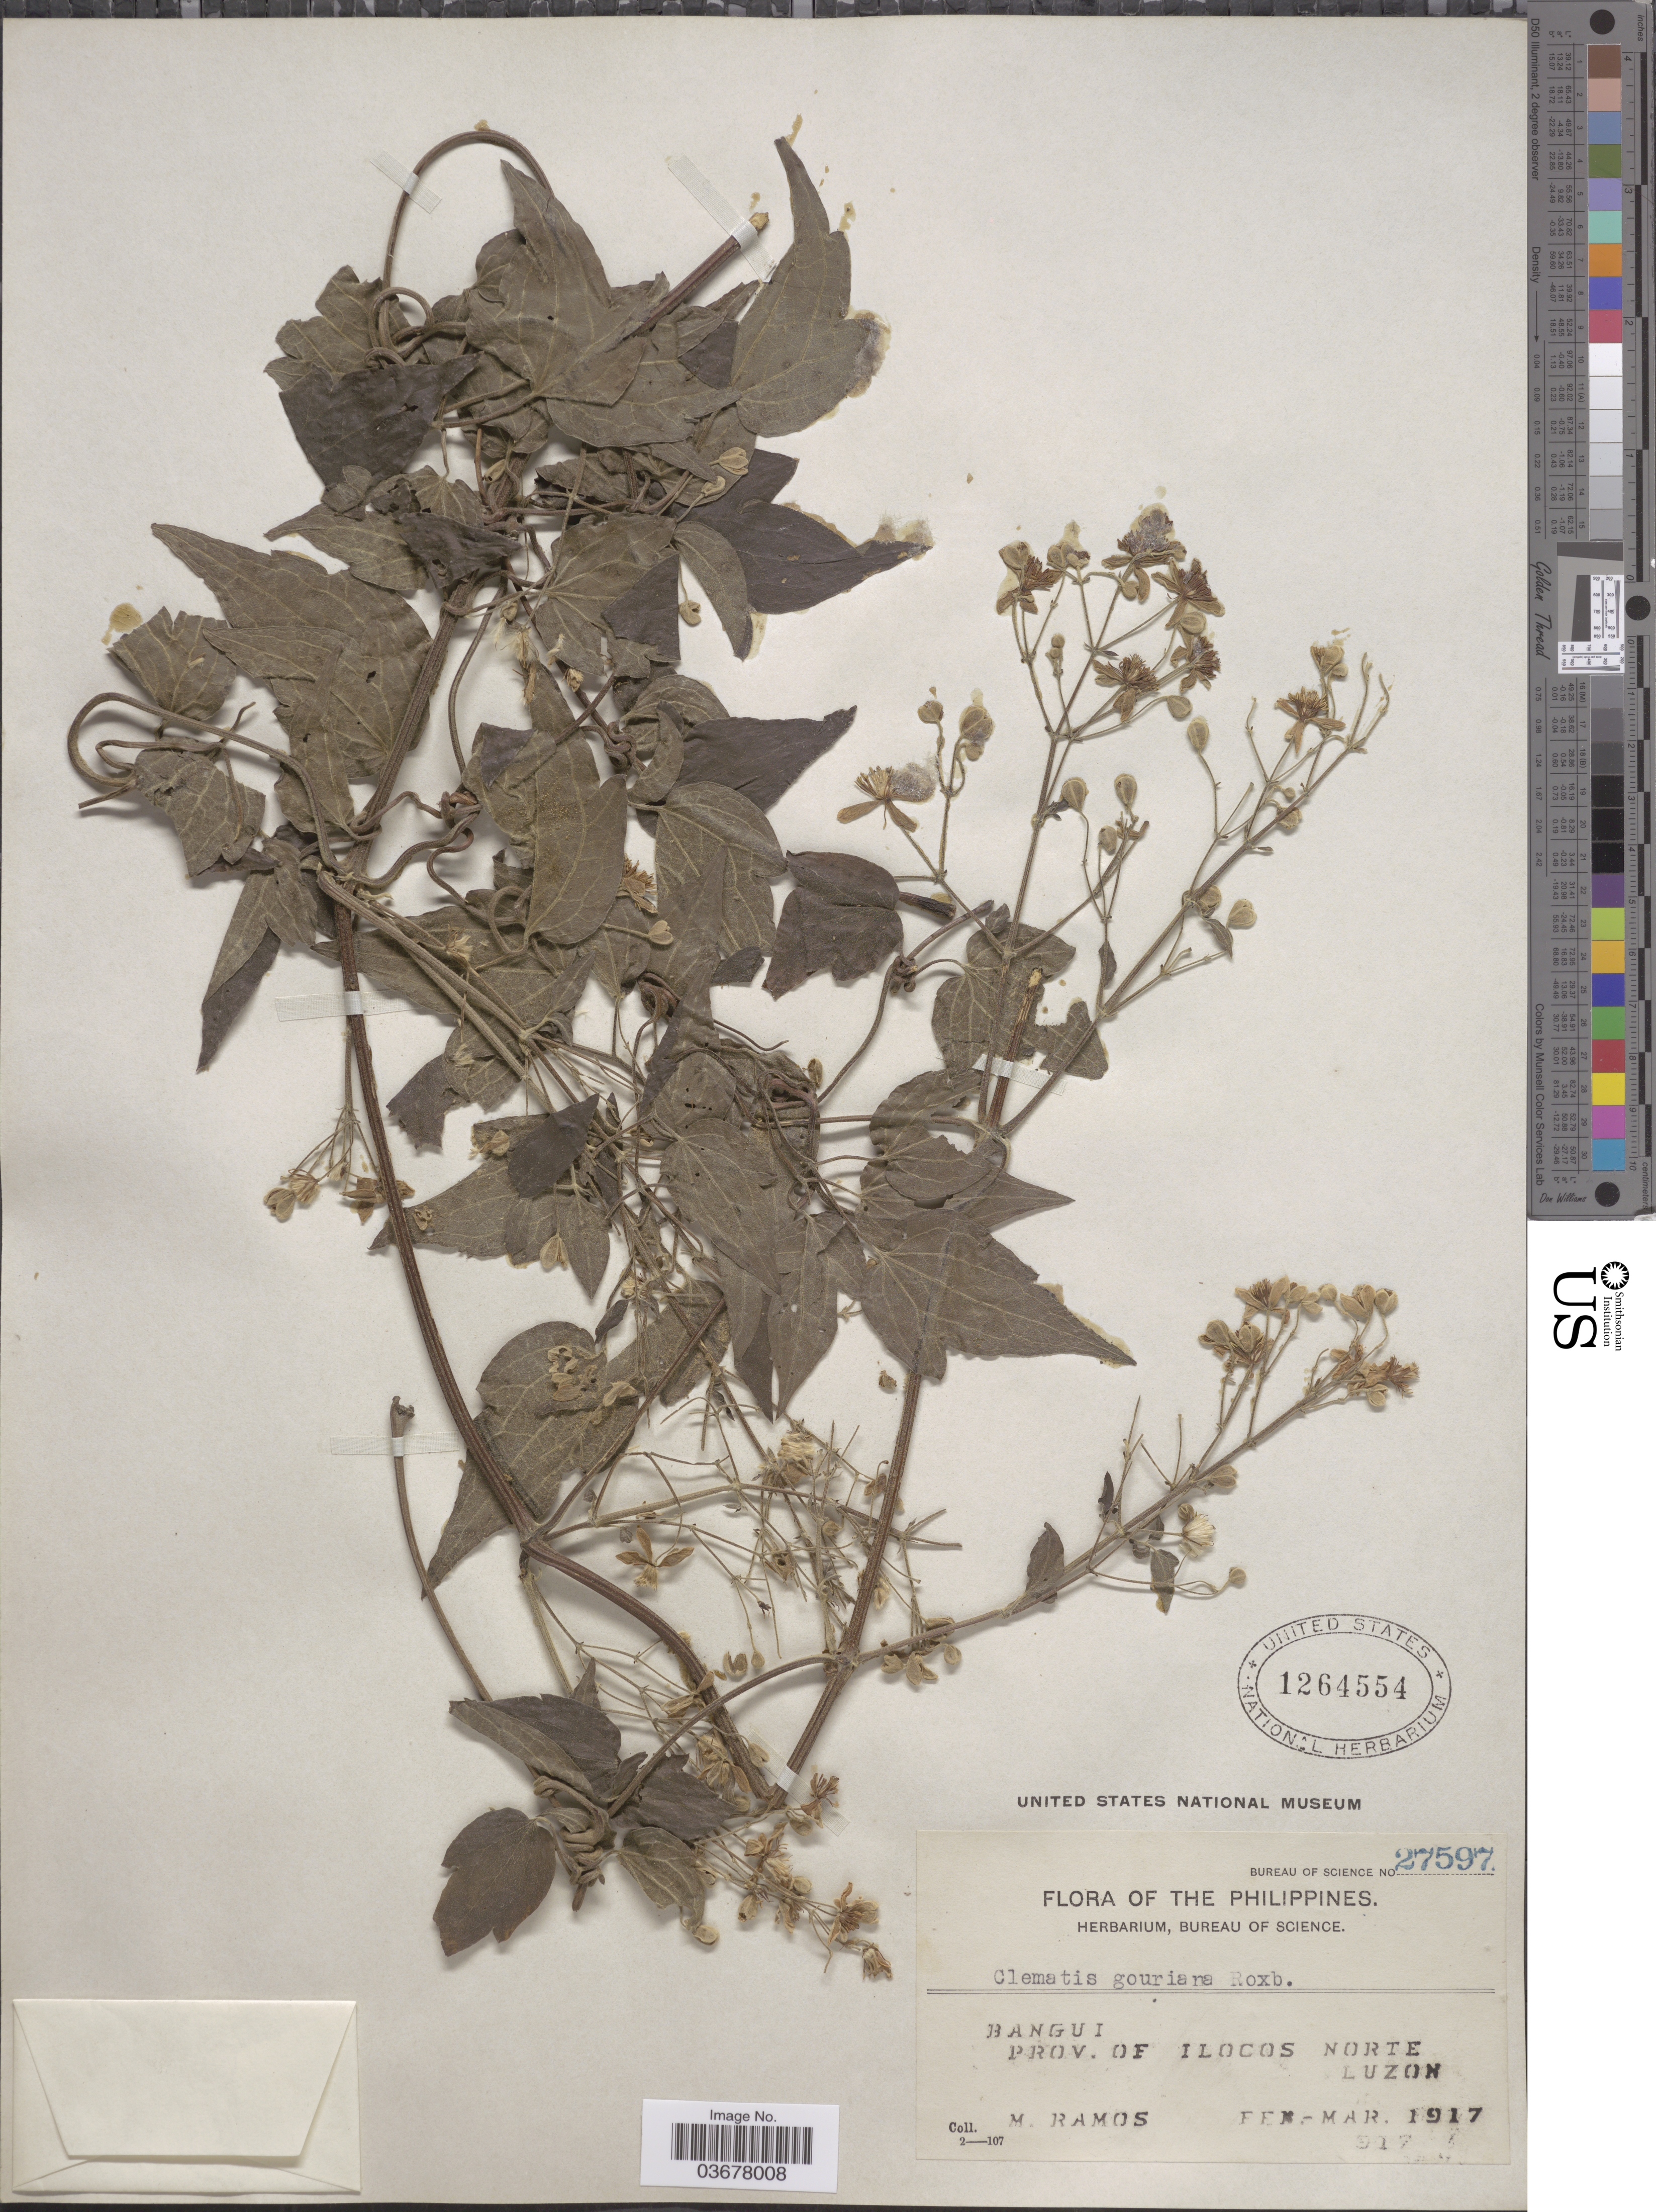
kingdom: Plantae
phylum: Tracheophyta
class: Magnoliopsida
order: Ranunculales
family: Ranunculaceae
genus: Clematis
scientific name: Clematis gouriana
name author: Roxb. ex DC.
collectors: M. Ramos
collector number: Bureau of Science 27597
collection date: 1917-02/1917-03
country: Philippines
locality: Bangui. Prov. of Ilocos Norte. Luzon.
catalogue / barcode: US 1264554